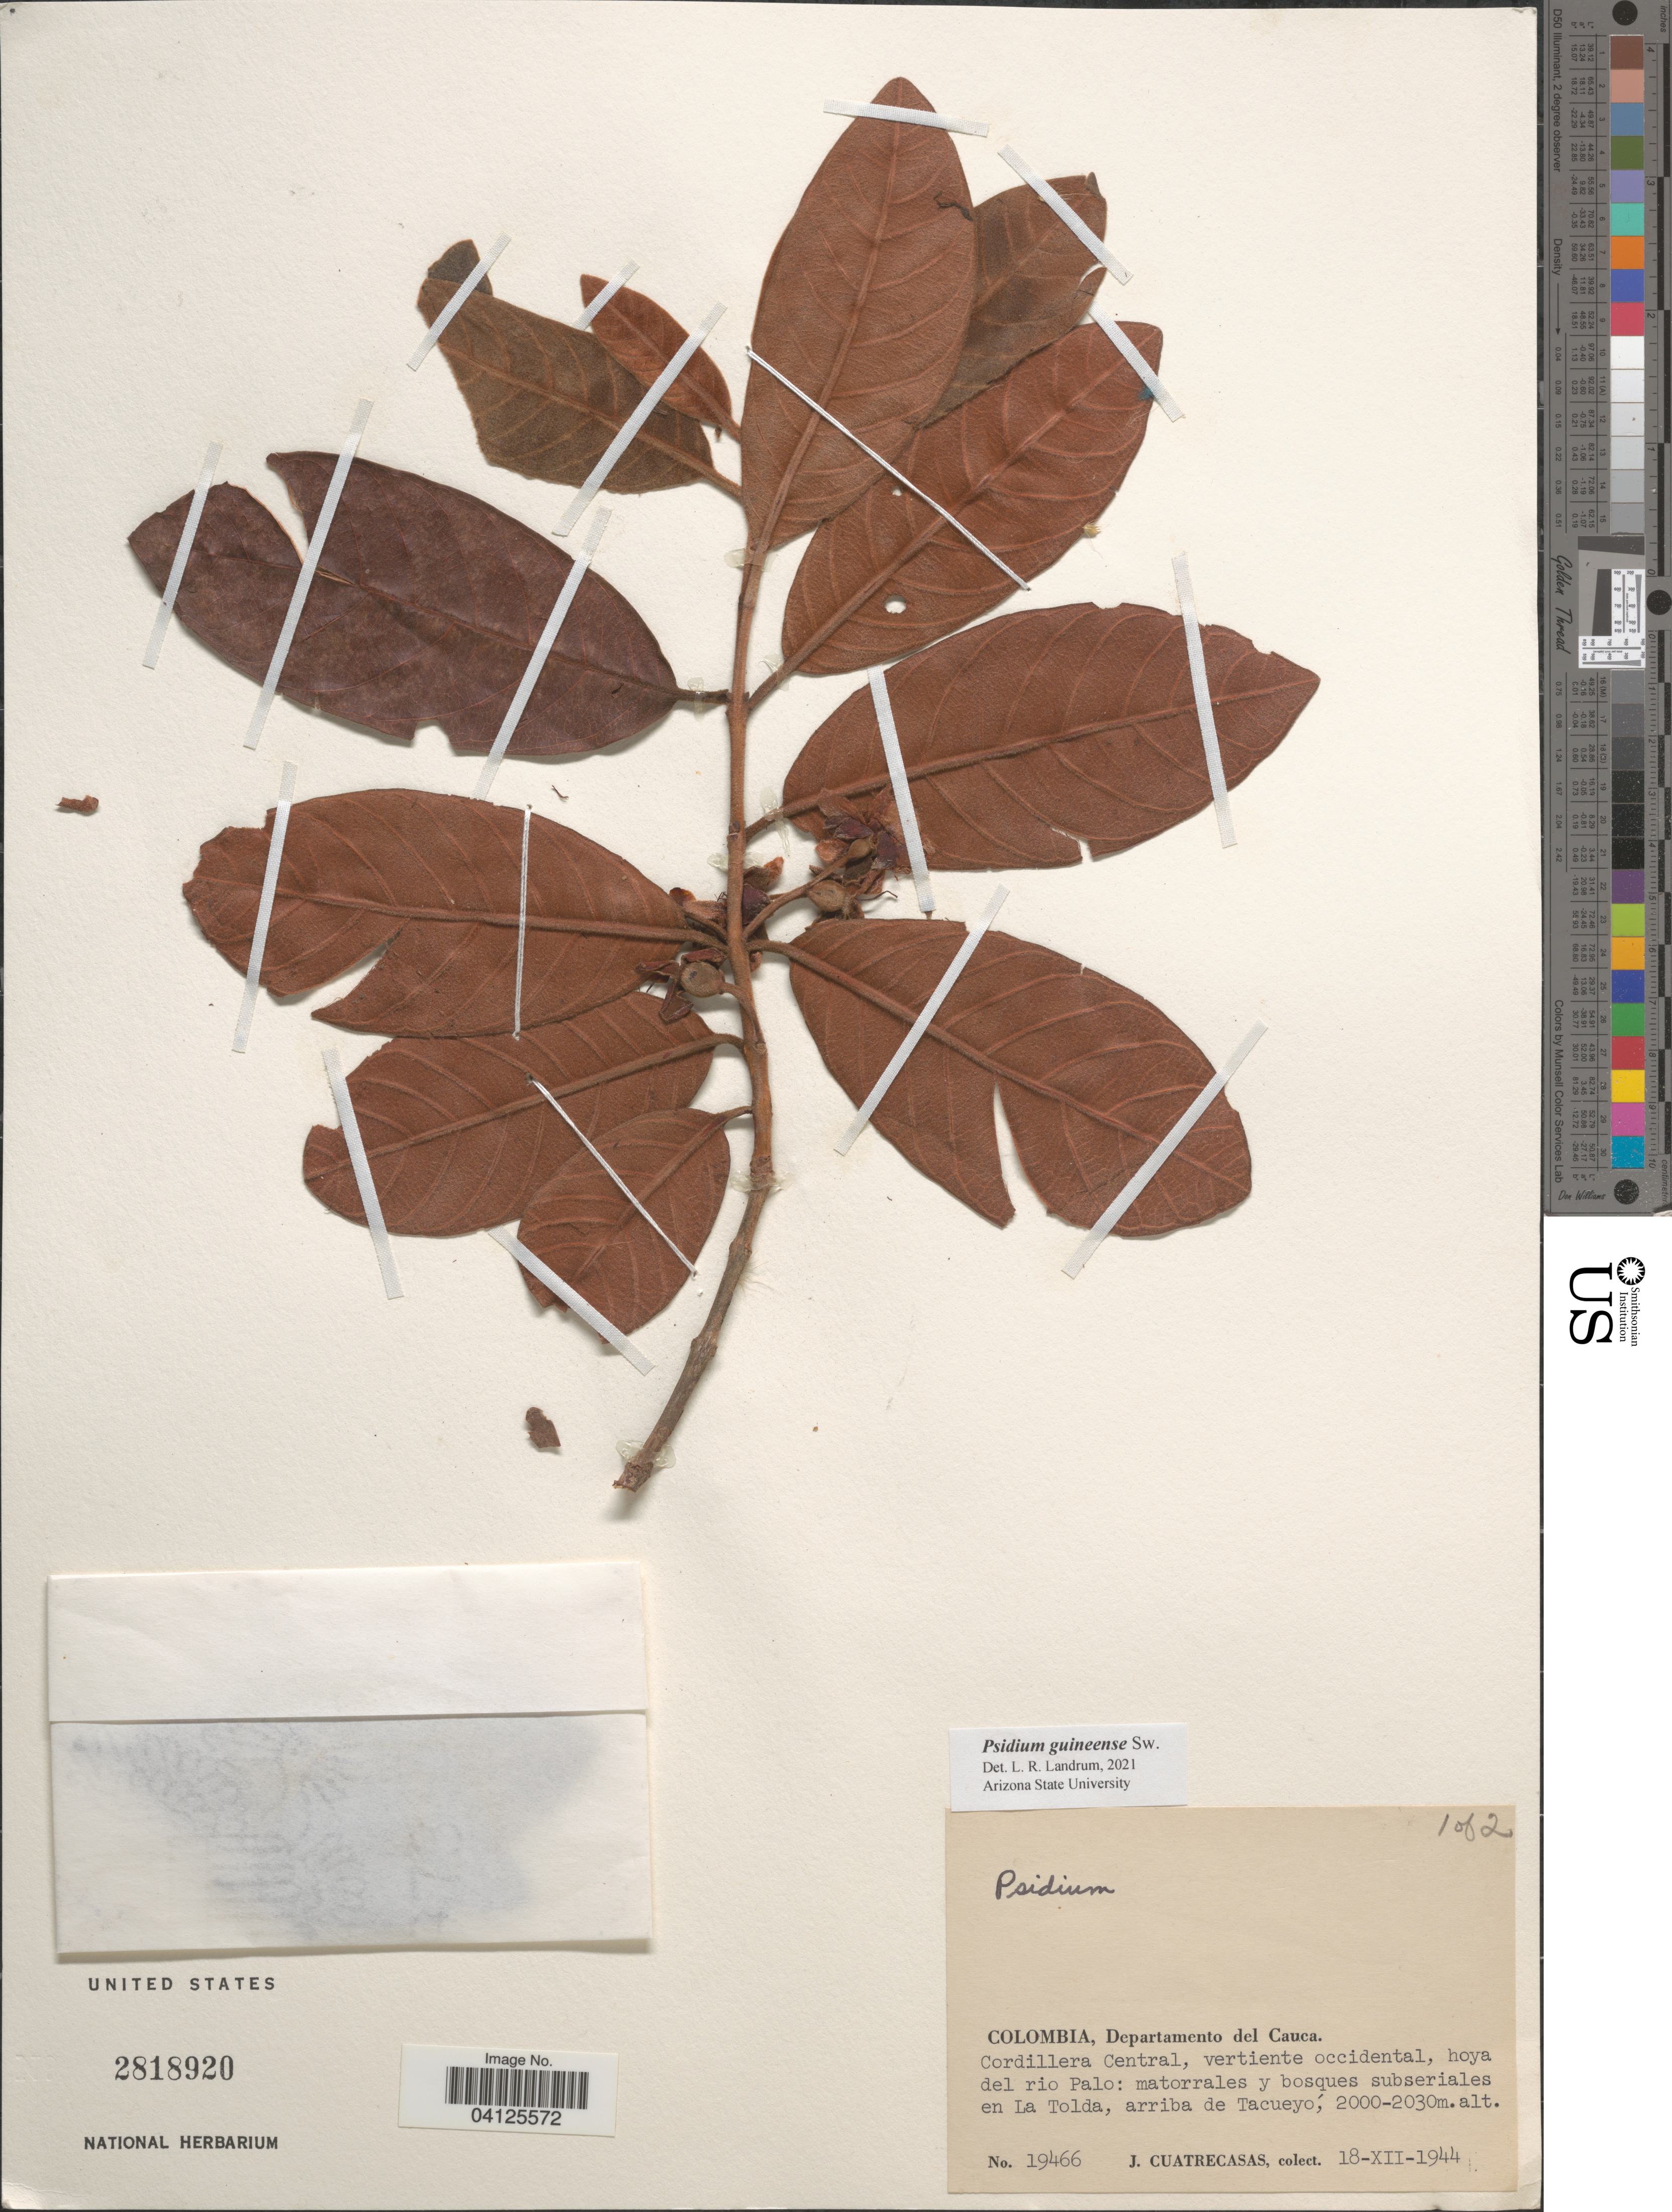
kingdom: Plantae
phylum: Tracheophyta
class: Magnoliopsida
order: Myrtales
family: Myrtaceae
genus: Psidium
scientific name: Psidium guineense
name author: Sw.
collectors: J. Cuatrecasas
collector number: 19466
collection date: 1944-12-18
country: Colombia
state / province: Cauca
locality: Departamento del Cauca. Cordillera Central, vertiente occidental, hoya del rio Palo: matorrales y bosques subseriales en La Tolda, arriba de Tacueyó.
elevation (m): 2000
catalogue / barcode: US 2818920